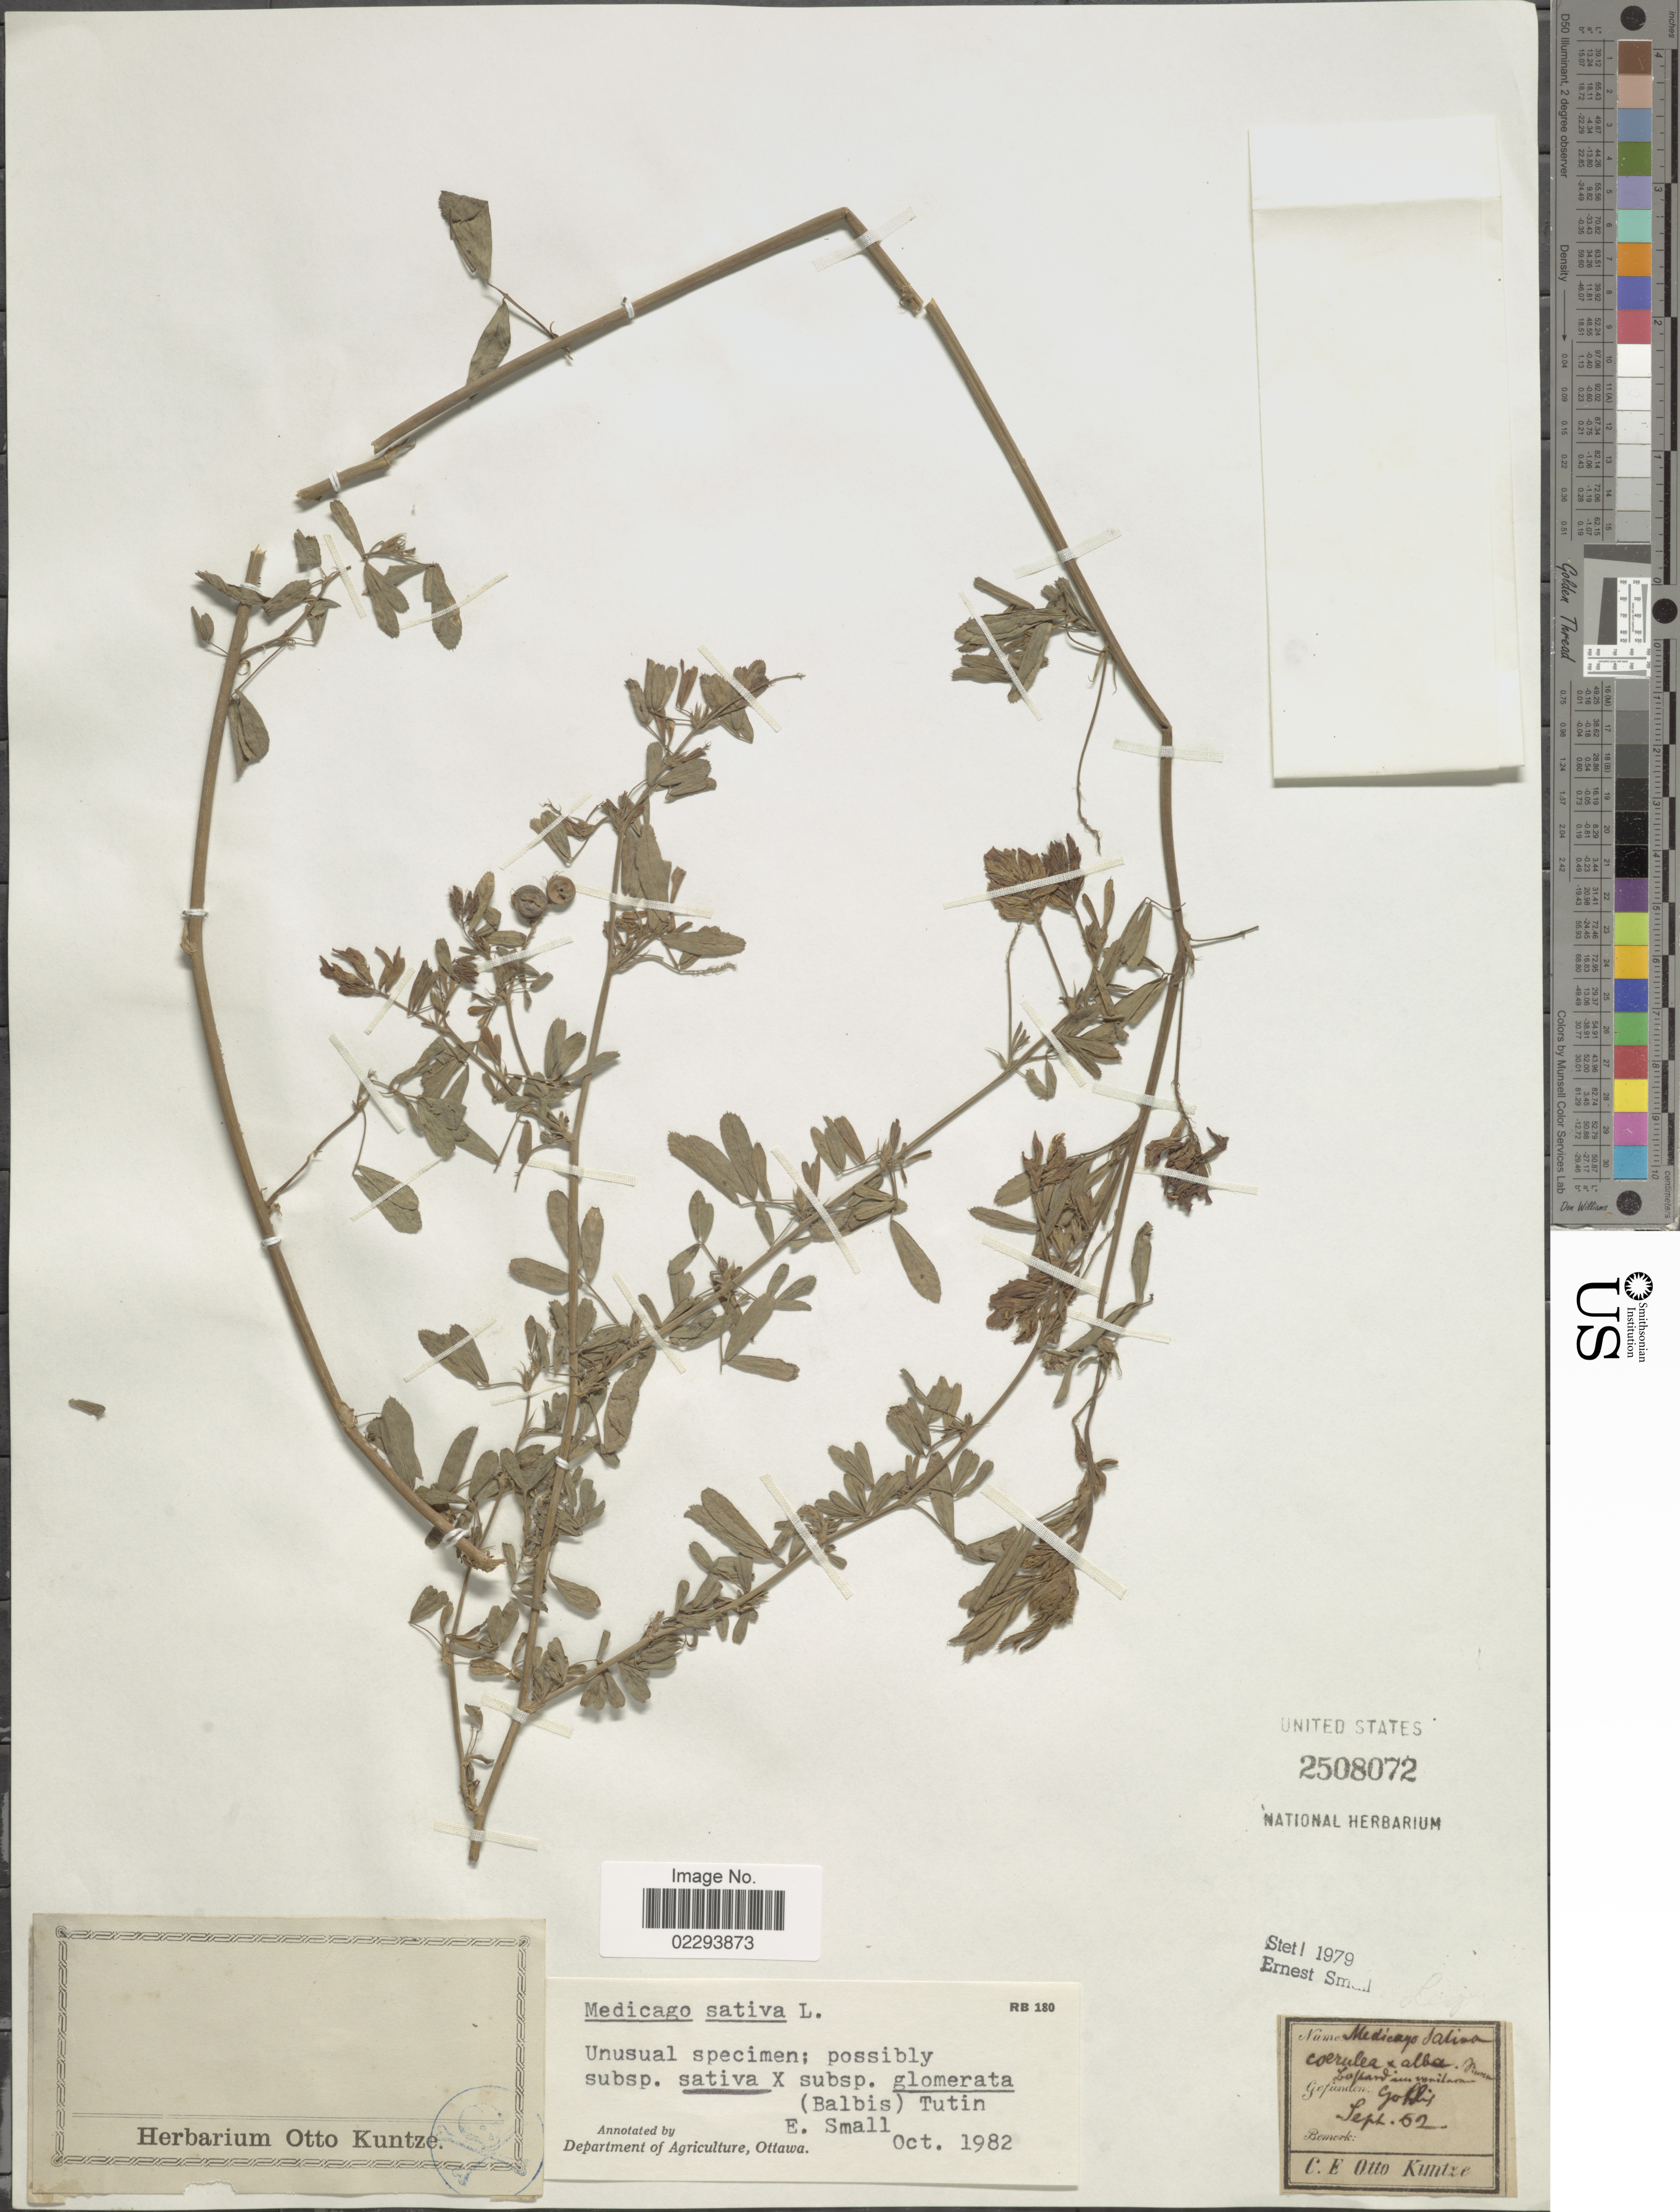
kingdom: Plantae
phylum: Tracheophyta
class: Magnoliopsida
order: Fabales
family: Fabaceae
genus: Medicago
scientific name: Medicago sativa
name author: L.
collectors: C.E.O. Kuntze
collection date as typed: Transcribed d/m/y: /9/62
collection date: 1862-09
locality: Gollis [interpreted].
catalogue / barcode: US 2508072